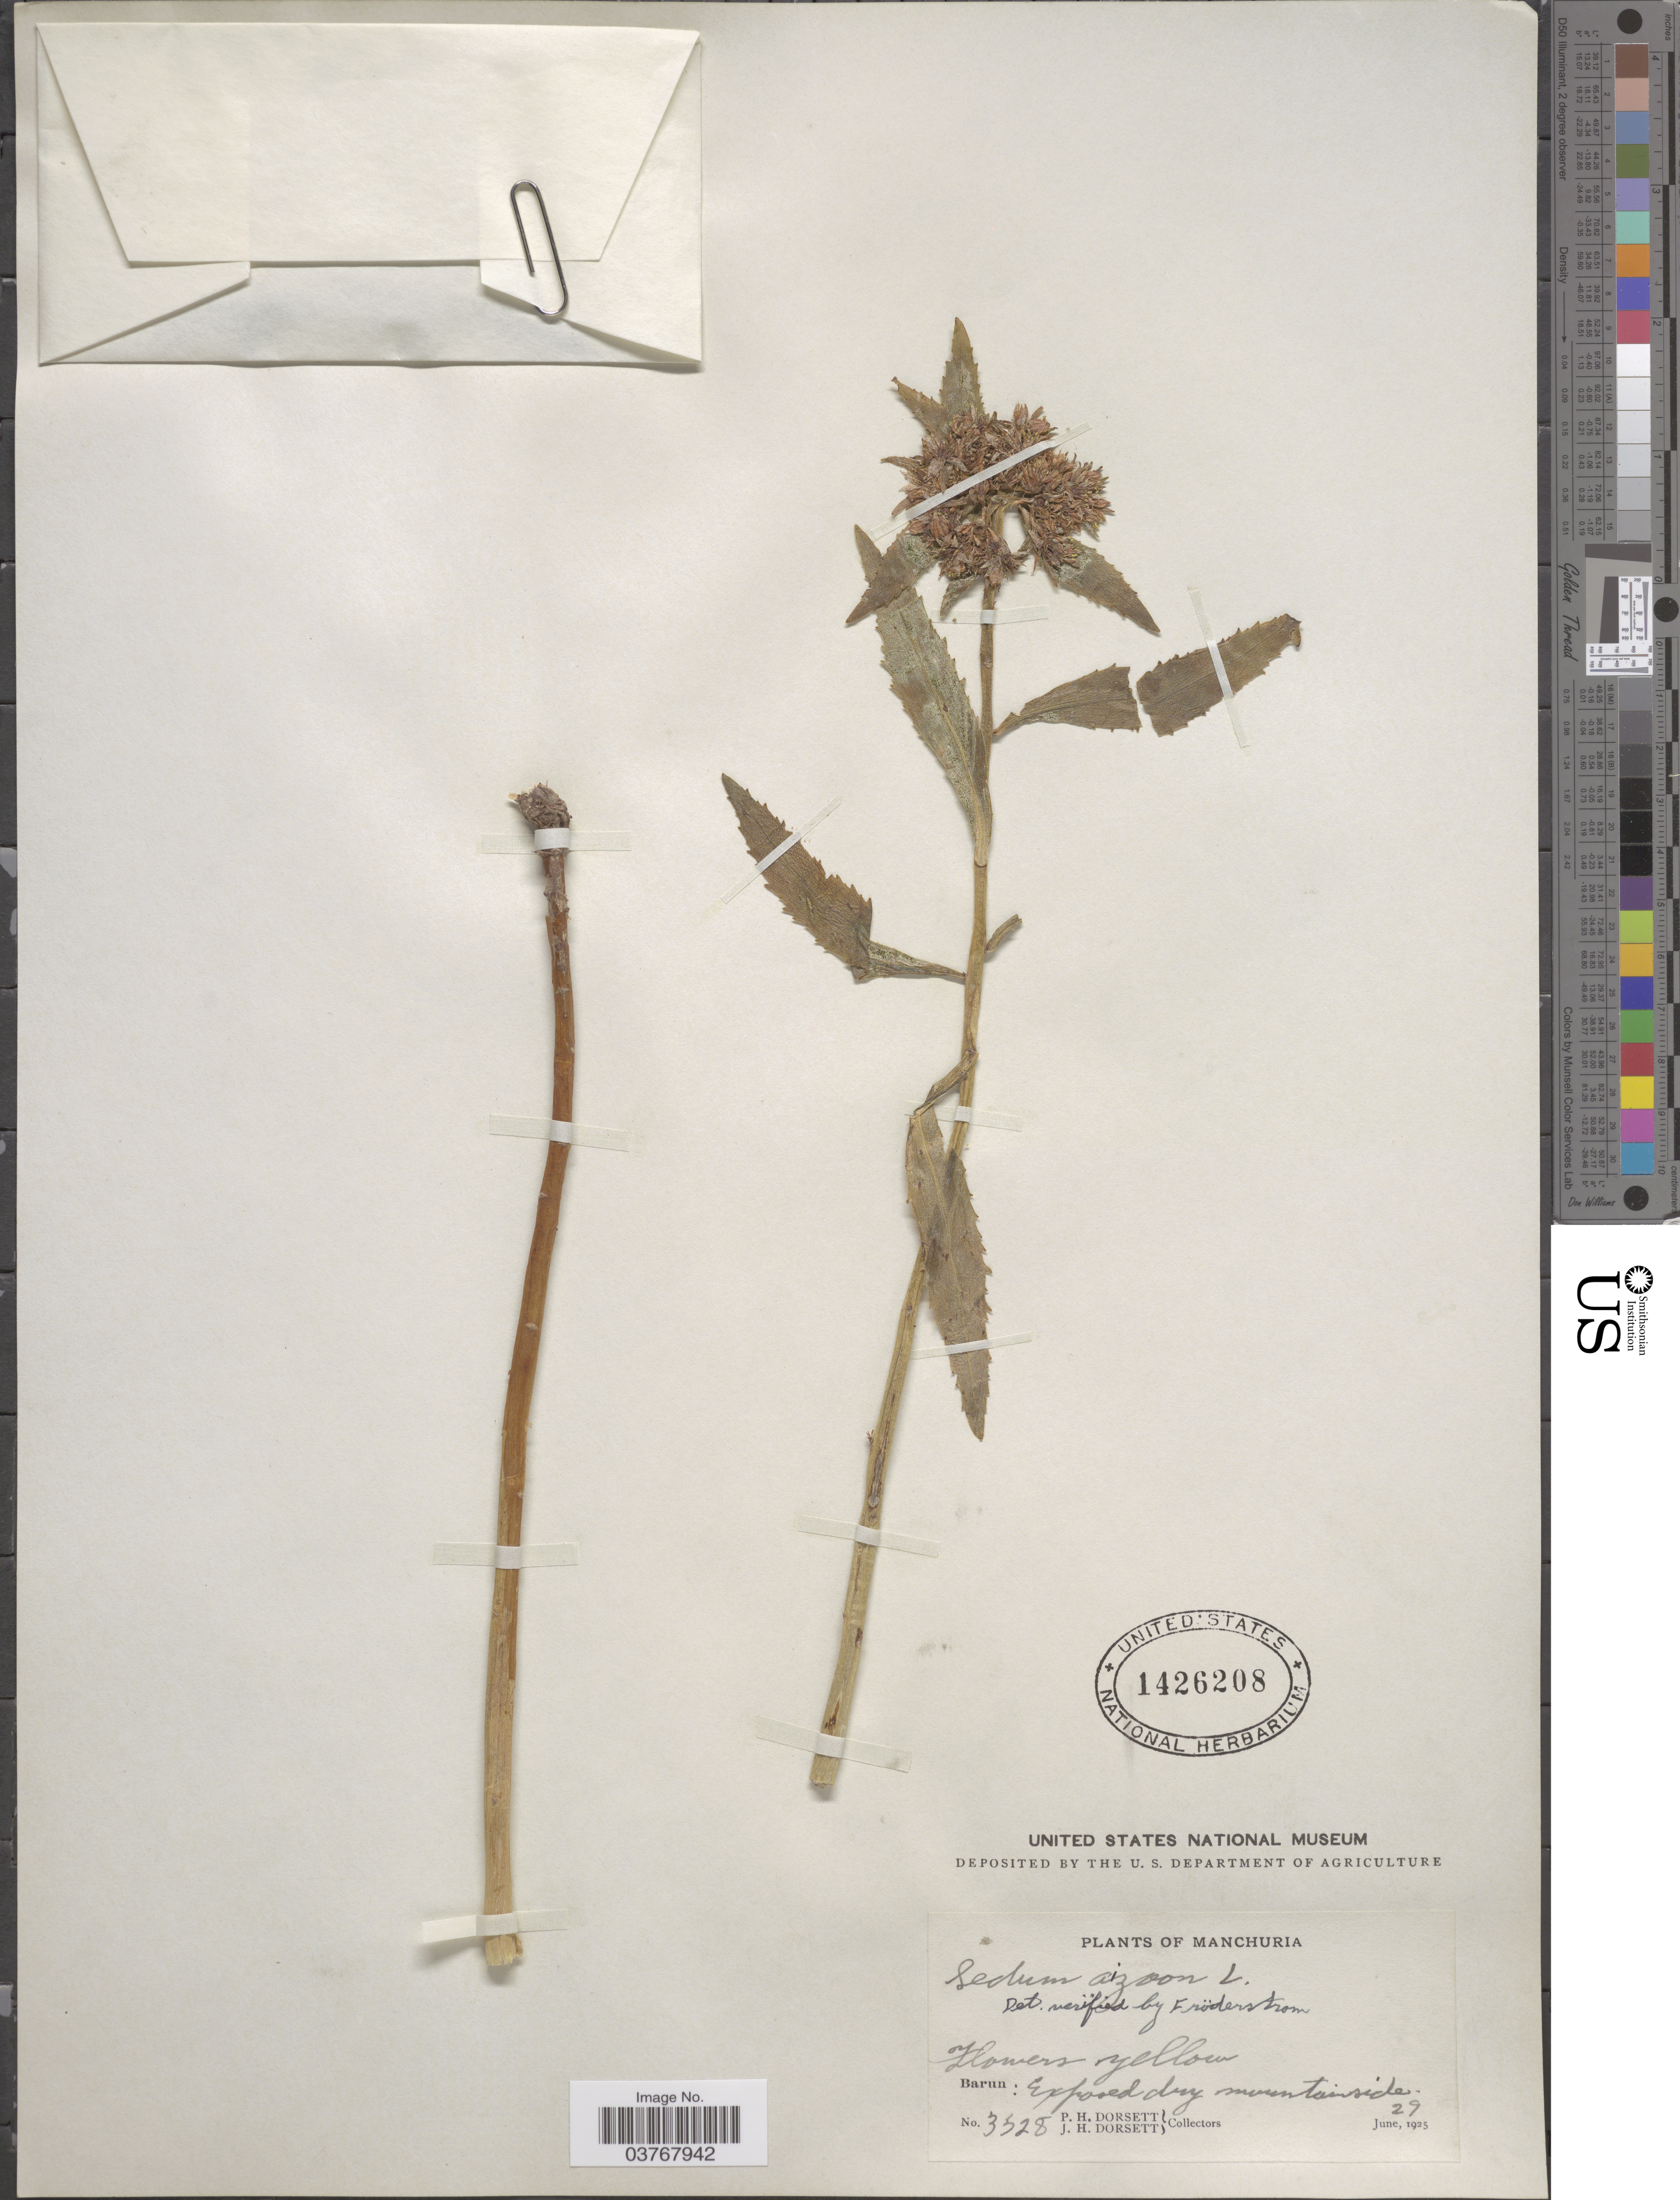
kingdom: Plantae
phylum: Tracheophyta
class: Magnoliopsida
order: Saxifragales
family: Crassulaceae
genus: Phedimus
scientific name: Phedimus aizoon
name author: (L.) 't Hart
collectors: P. H. Dorsett & J. Dorsett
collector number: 3528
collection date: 1925-06-29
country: China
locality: Manchuria. Barun.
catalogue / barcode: US 1426208